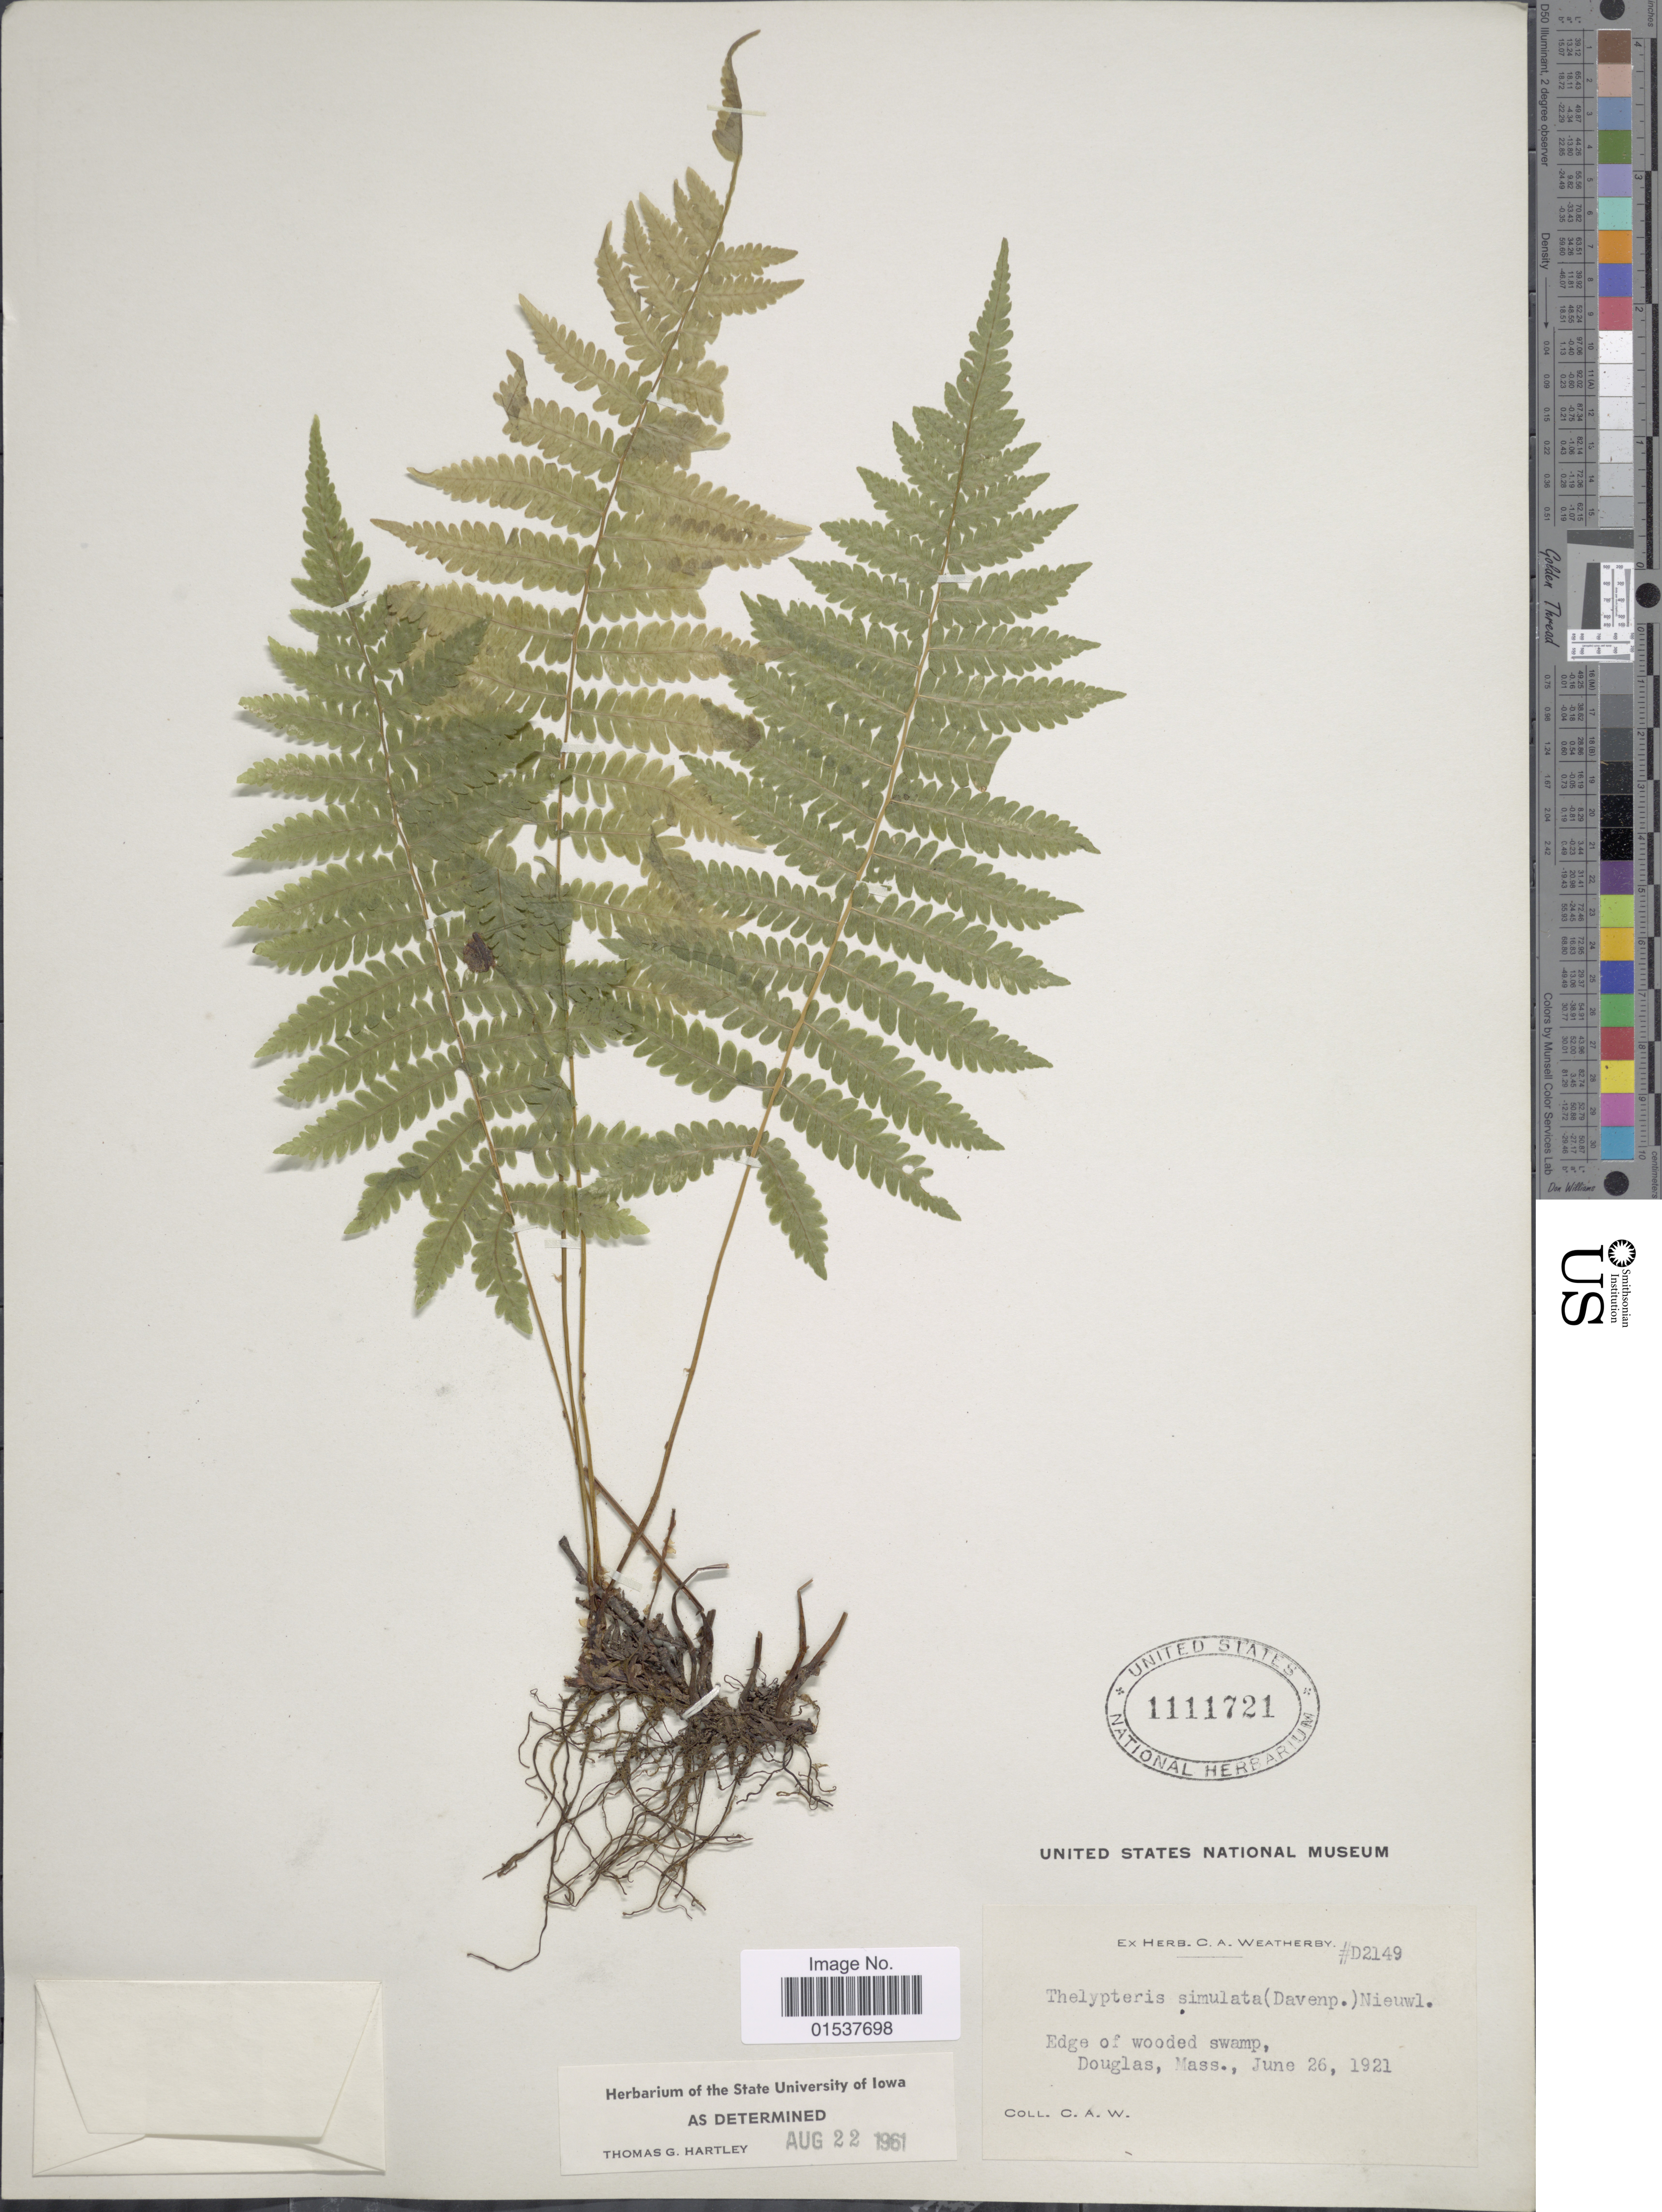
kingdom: Plantae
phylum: Tracheophyta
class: Polypodiopsida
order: Polypodiales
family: Thelypteridaceae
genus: Parathelypteris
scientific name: Parathelypteris simulata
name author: (Davenp.) Holttum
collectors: C. A. Weatherby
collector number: D2149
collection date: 1921-06-26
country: United States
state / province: Massachusetts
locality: Edge of wooded swamp, Douglas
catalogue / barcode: US 1111721